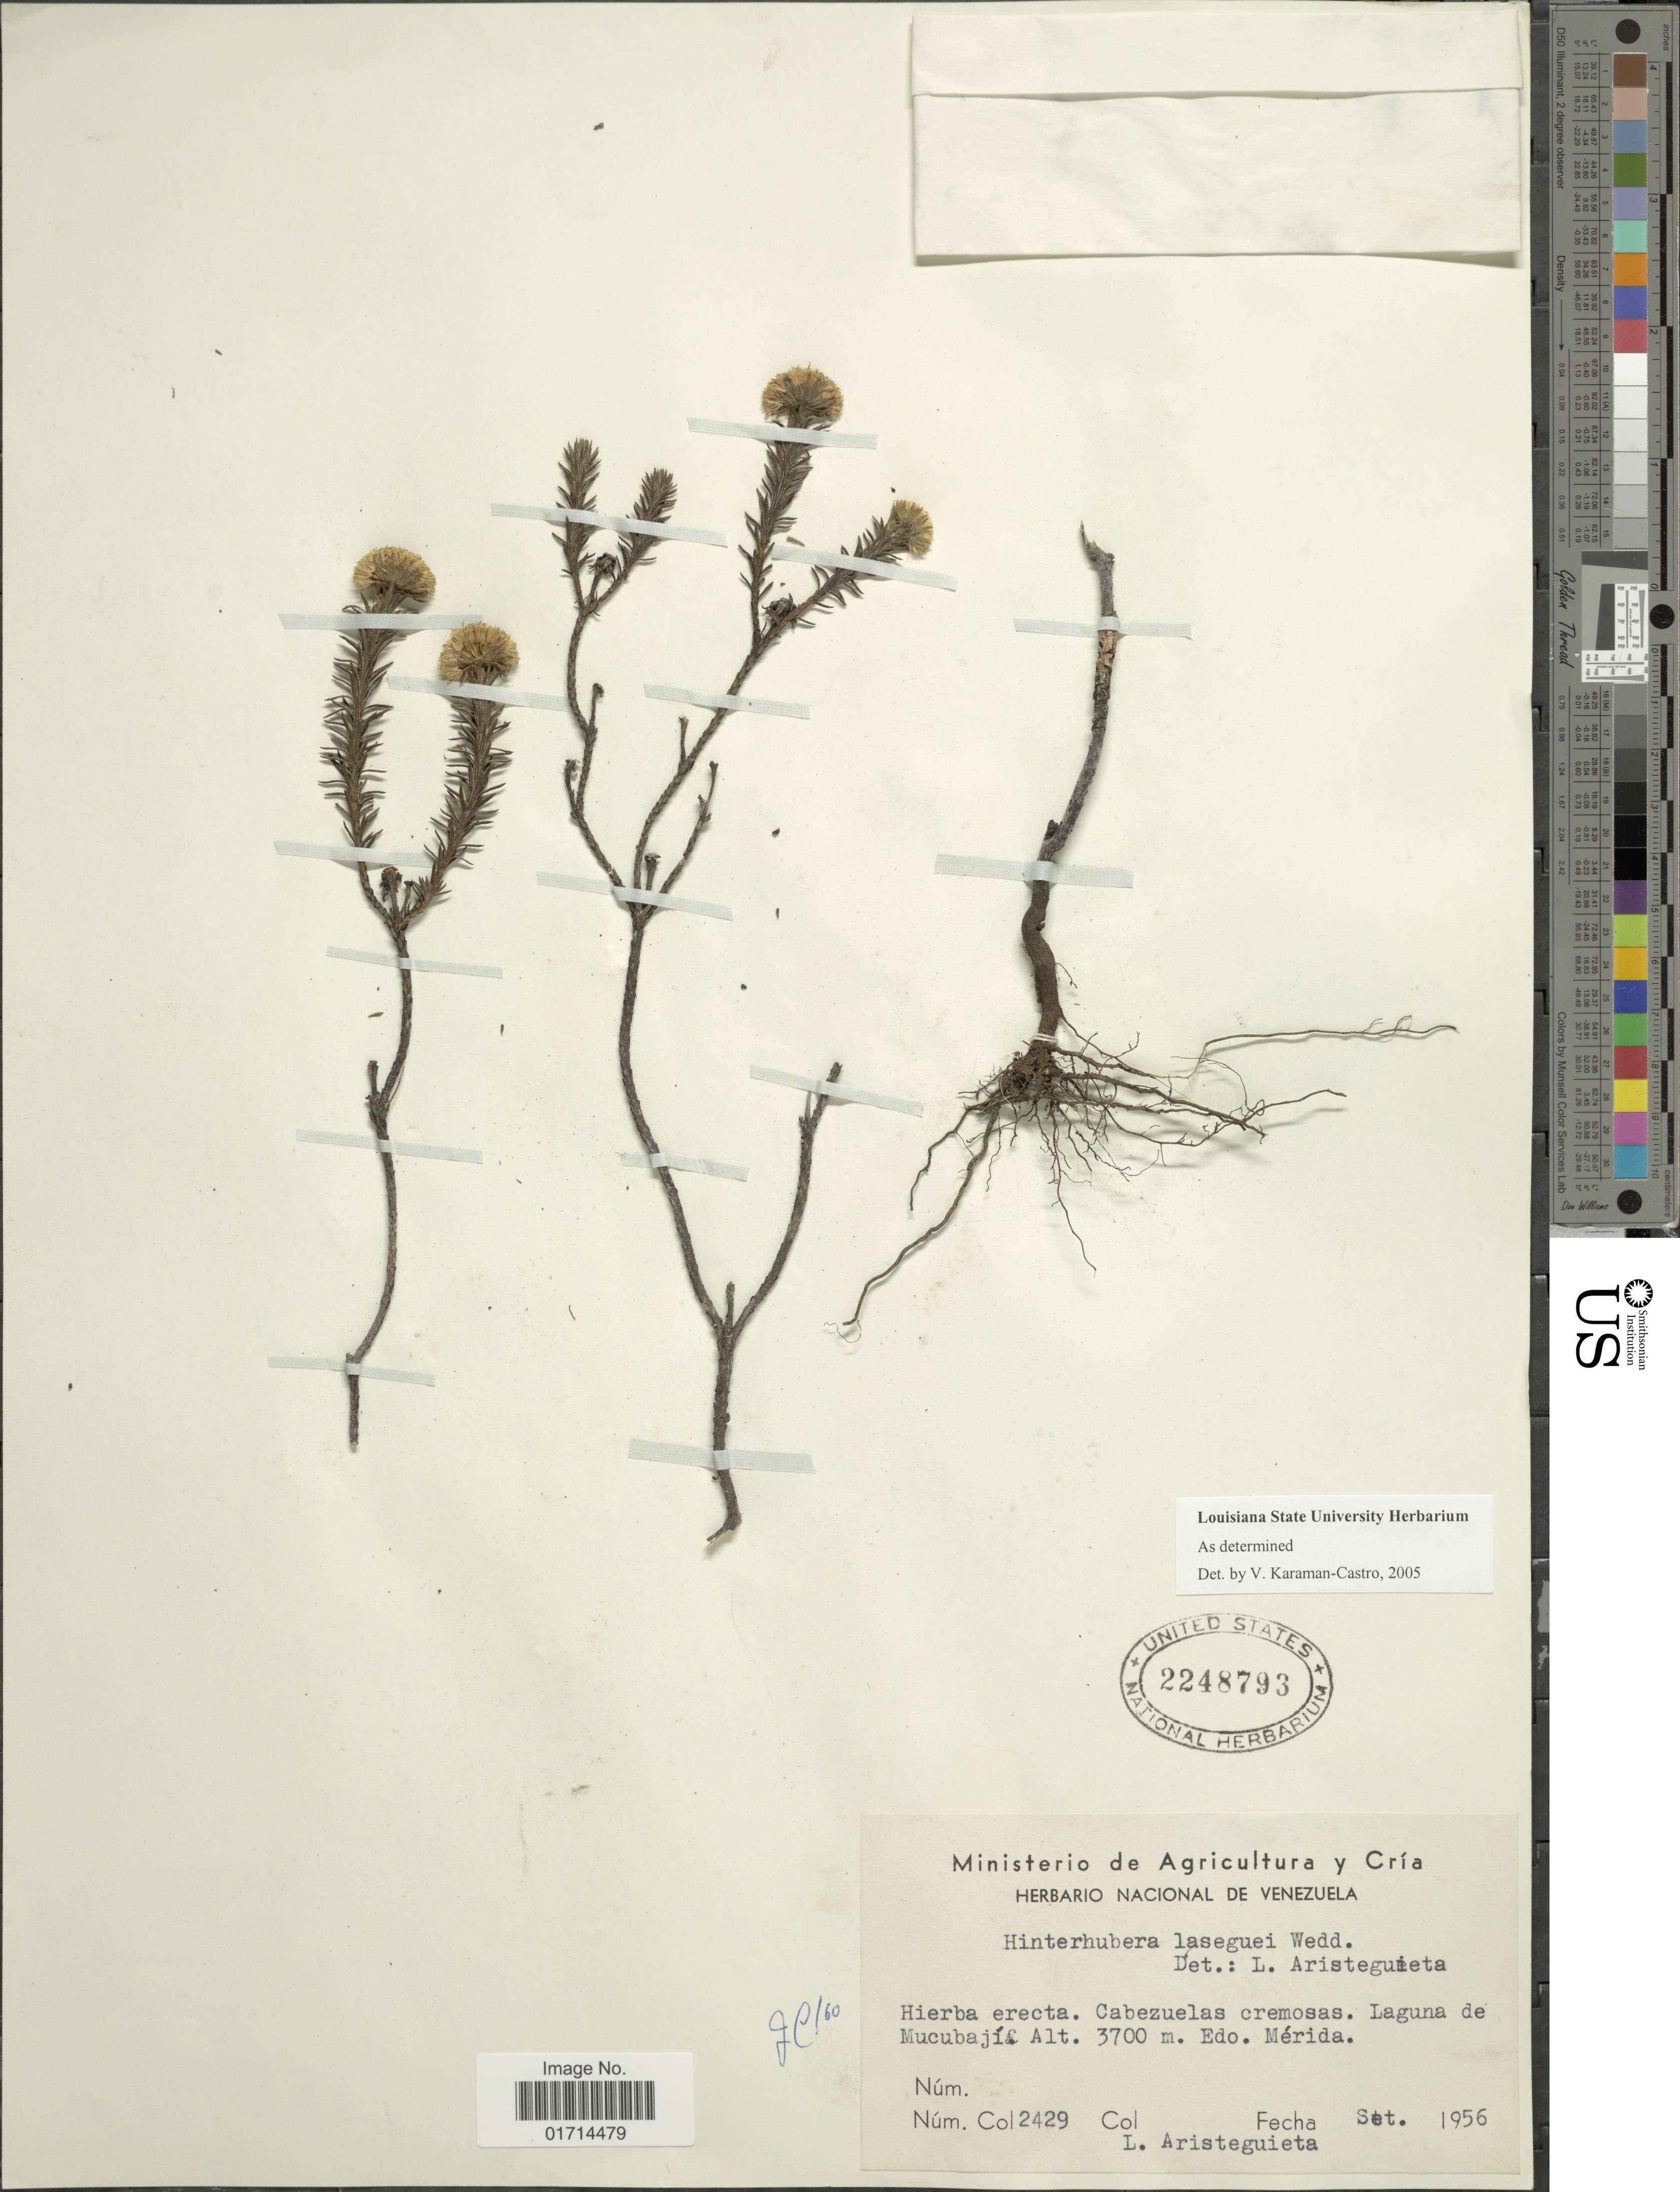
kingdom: Plantae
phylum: Tracheophyta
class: Magnoliopsida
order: Asterales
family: Asteraceae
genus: Hinterhubera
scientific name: Hinterhubera laseguei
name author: Wedd.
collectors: L. Aristeguieta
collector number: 2429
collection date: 1956-09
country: Venezuela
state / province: Mérida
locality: Laguna de Mucubaji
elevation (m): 3700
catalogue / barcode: US 2248793